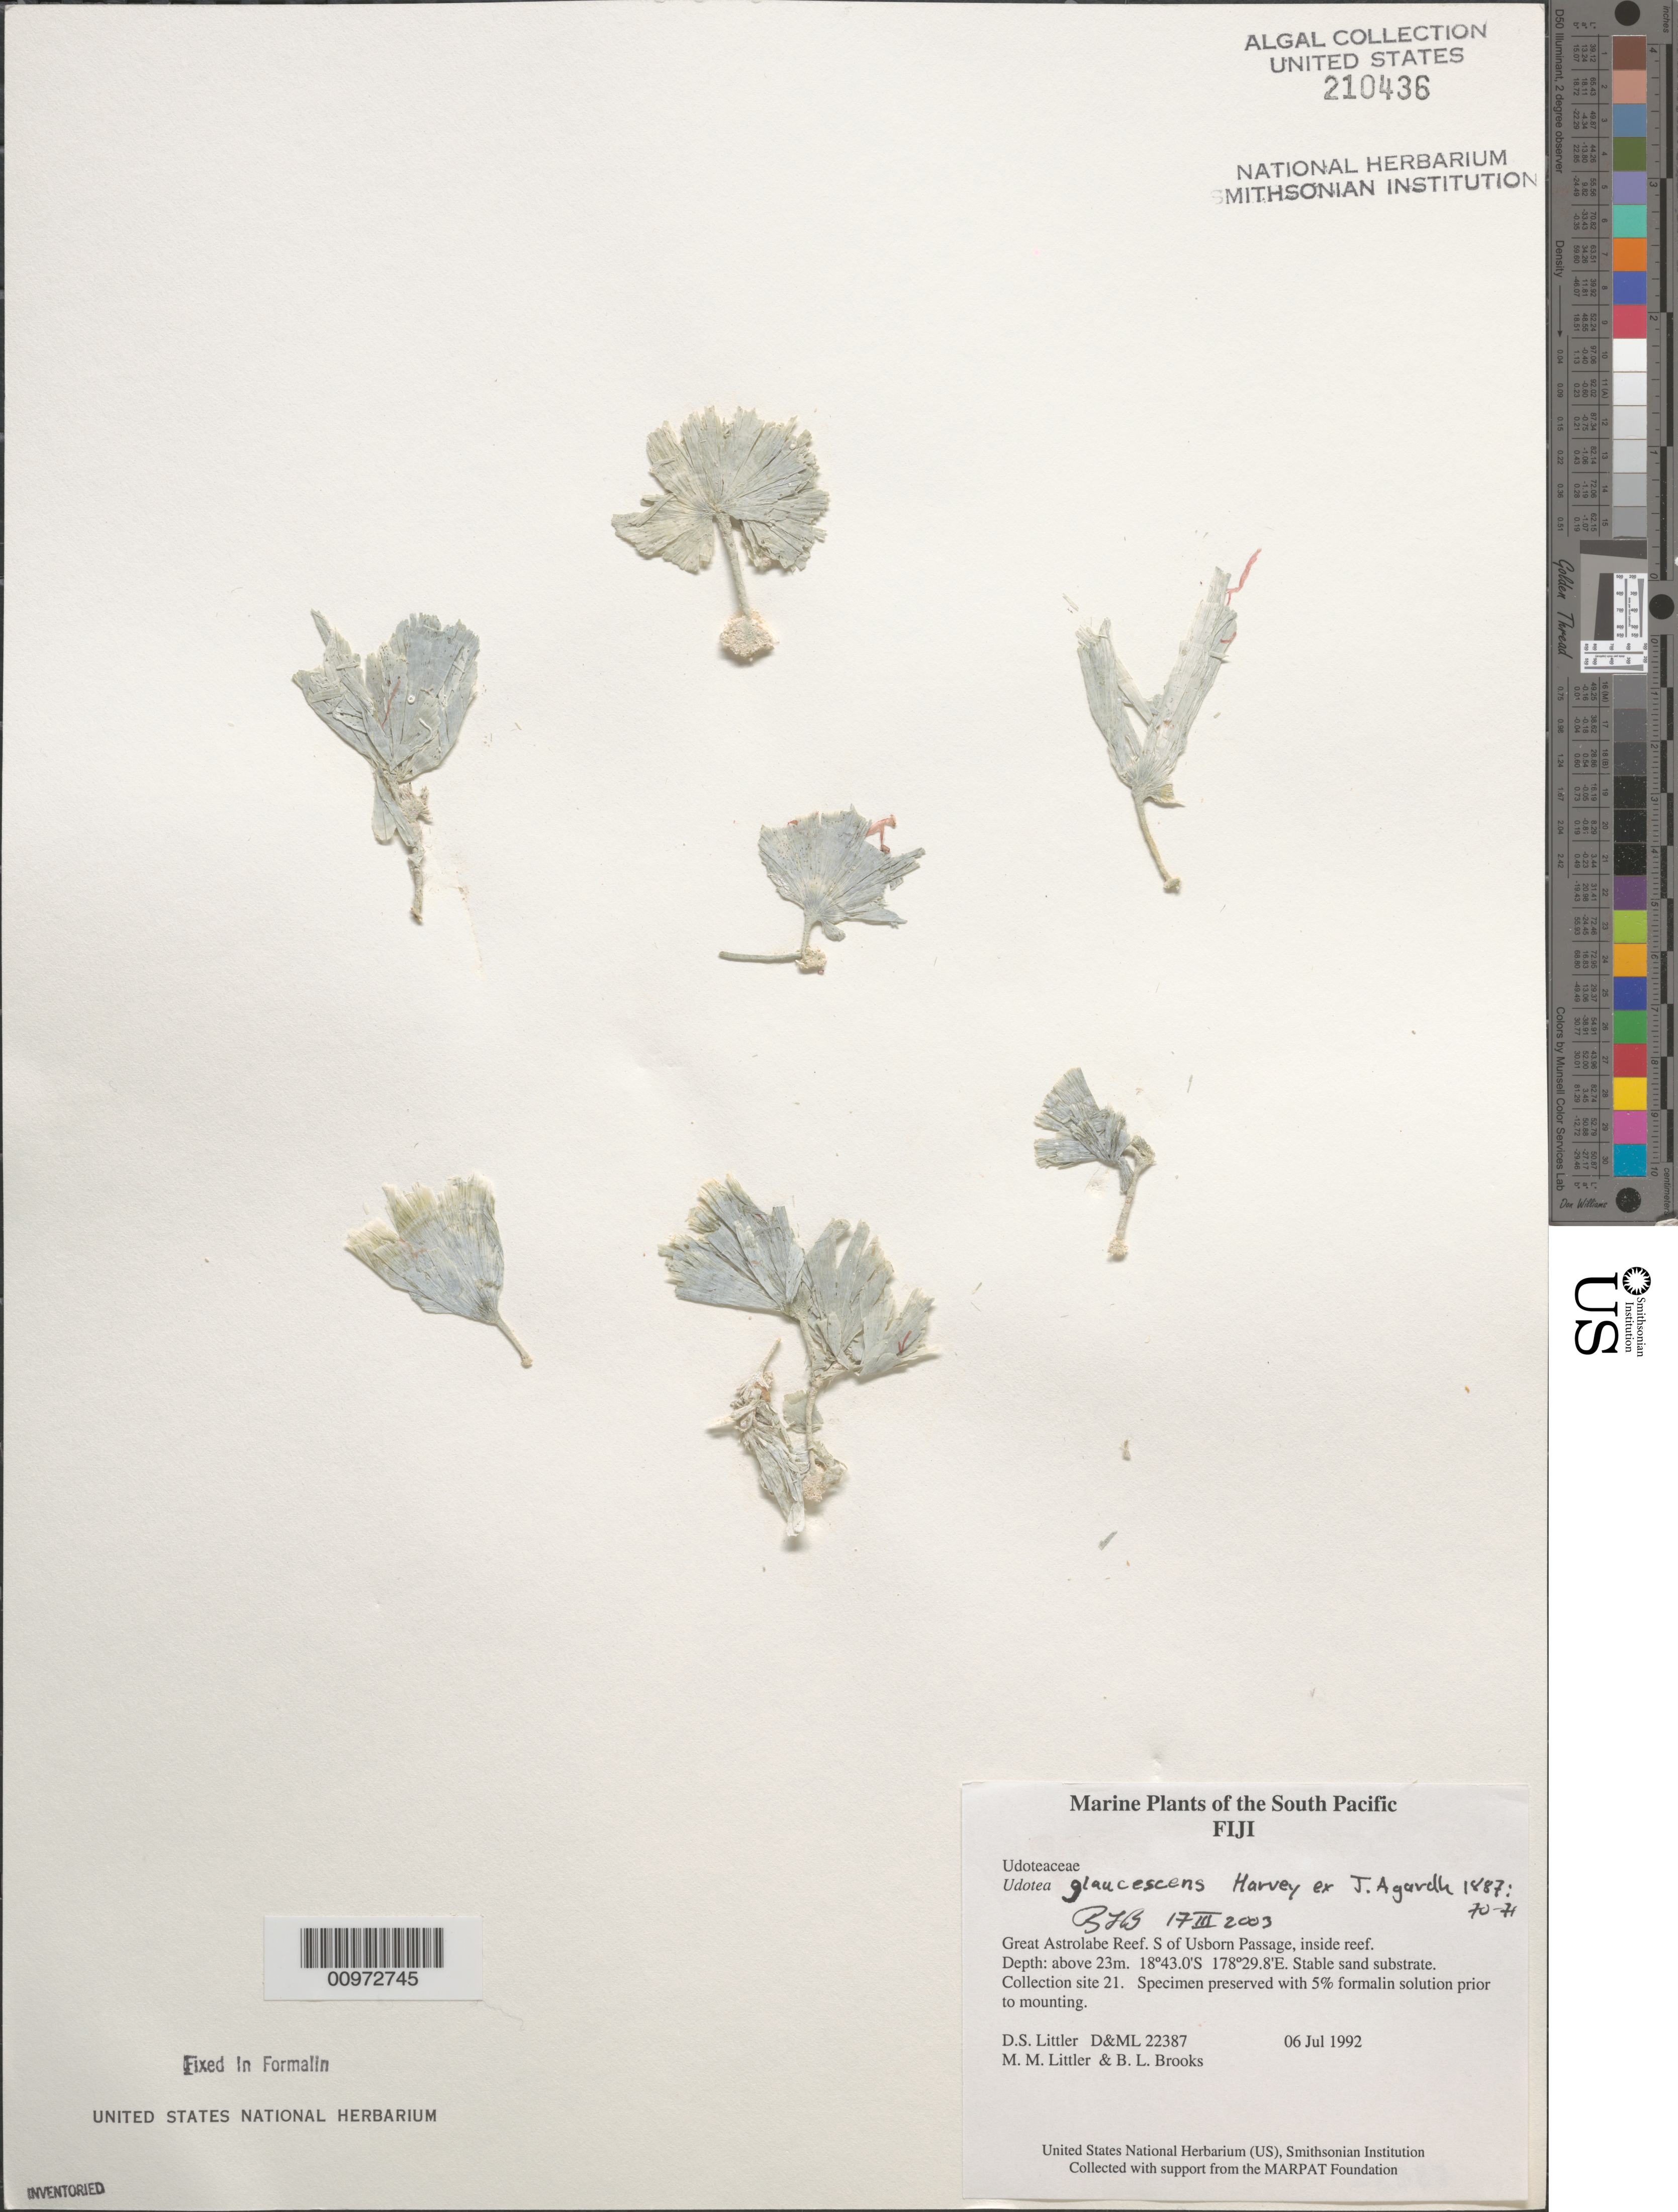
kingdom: Plantae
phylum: Chlorophyta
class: Ulvophyceae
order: Bryopsidales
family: Udoteaceae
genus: Udotea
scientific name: Udotea glaucescens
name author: Harv. ex J. Agardh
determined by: Brooks, B. L., (BOT), Smithsonian Institution - National Museum of Natural History (UNITED STATES)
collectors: D. S. Littler, M. M. Littler & B. Brooks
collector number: D&ML 22387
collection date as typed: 06 Jul 1992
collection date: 1992-07-06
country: Fiji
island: Great Astrolabe Reef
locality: Great Astrolabe Reef, south of Usborne Passage, inside reef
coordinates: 18 43.0'S, 178 29.8'E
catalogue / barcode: US 210436